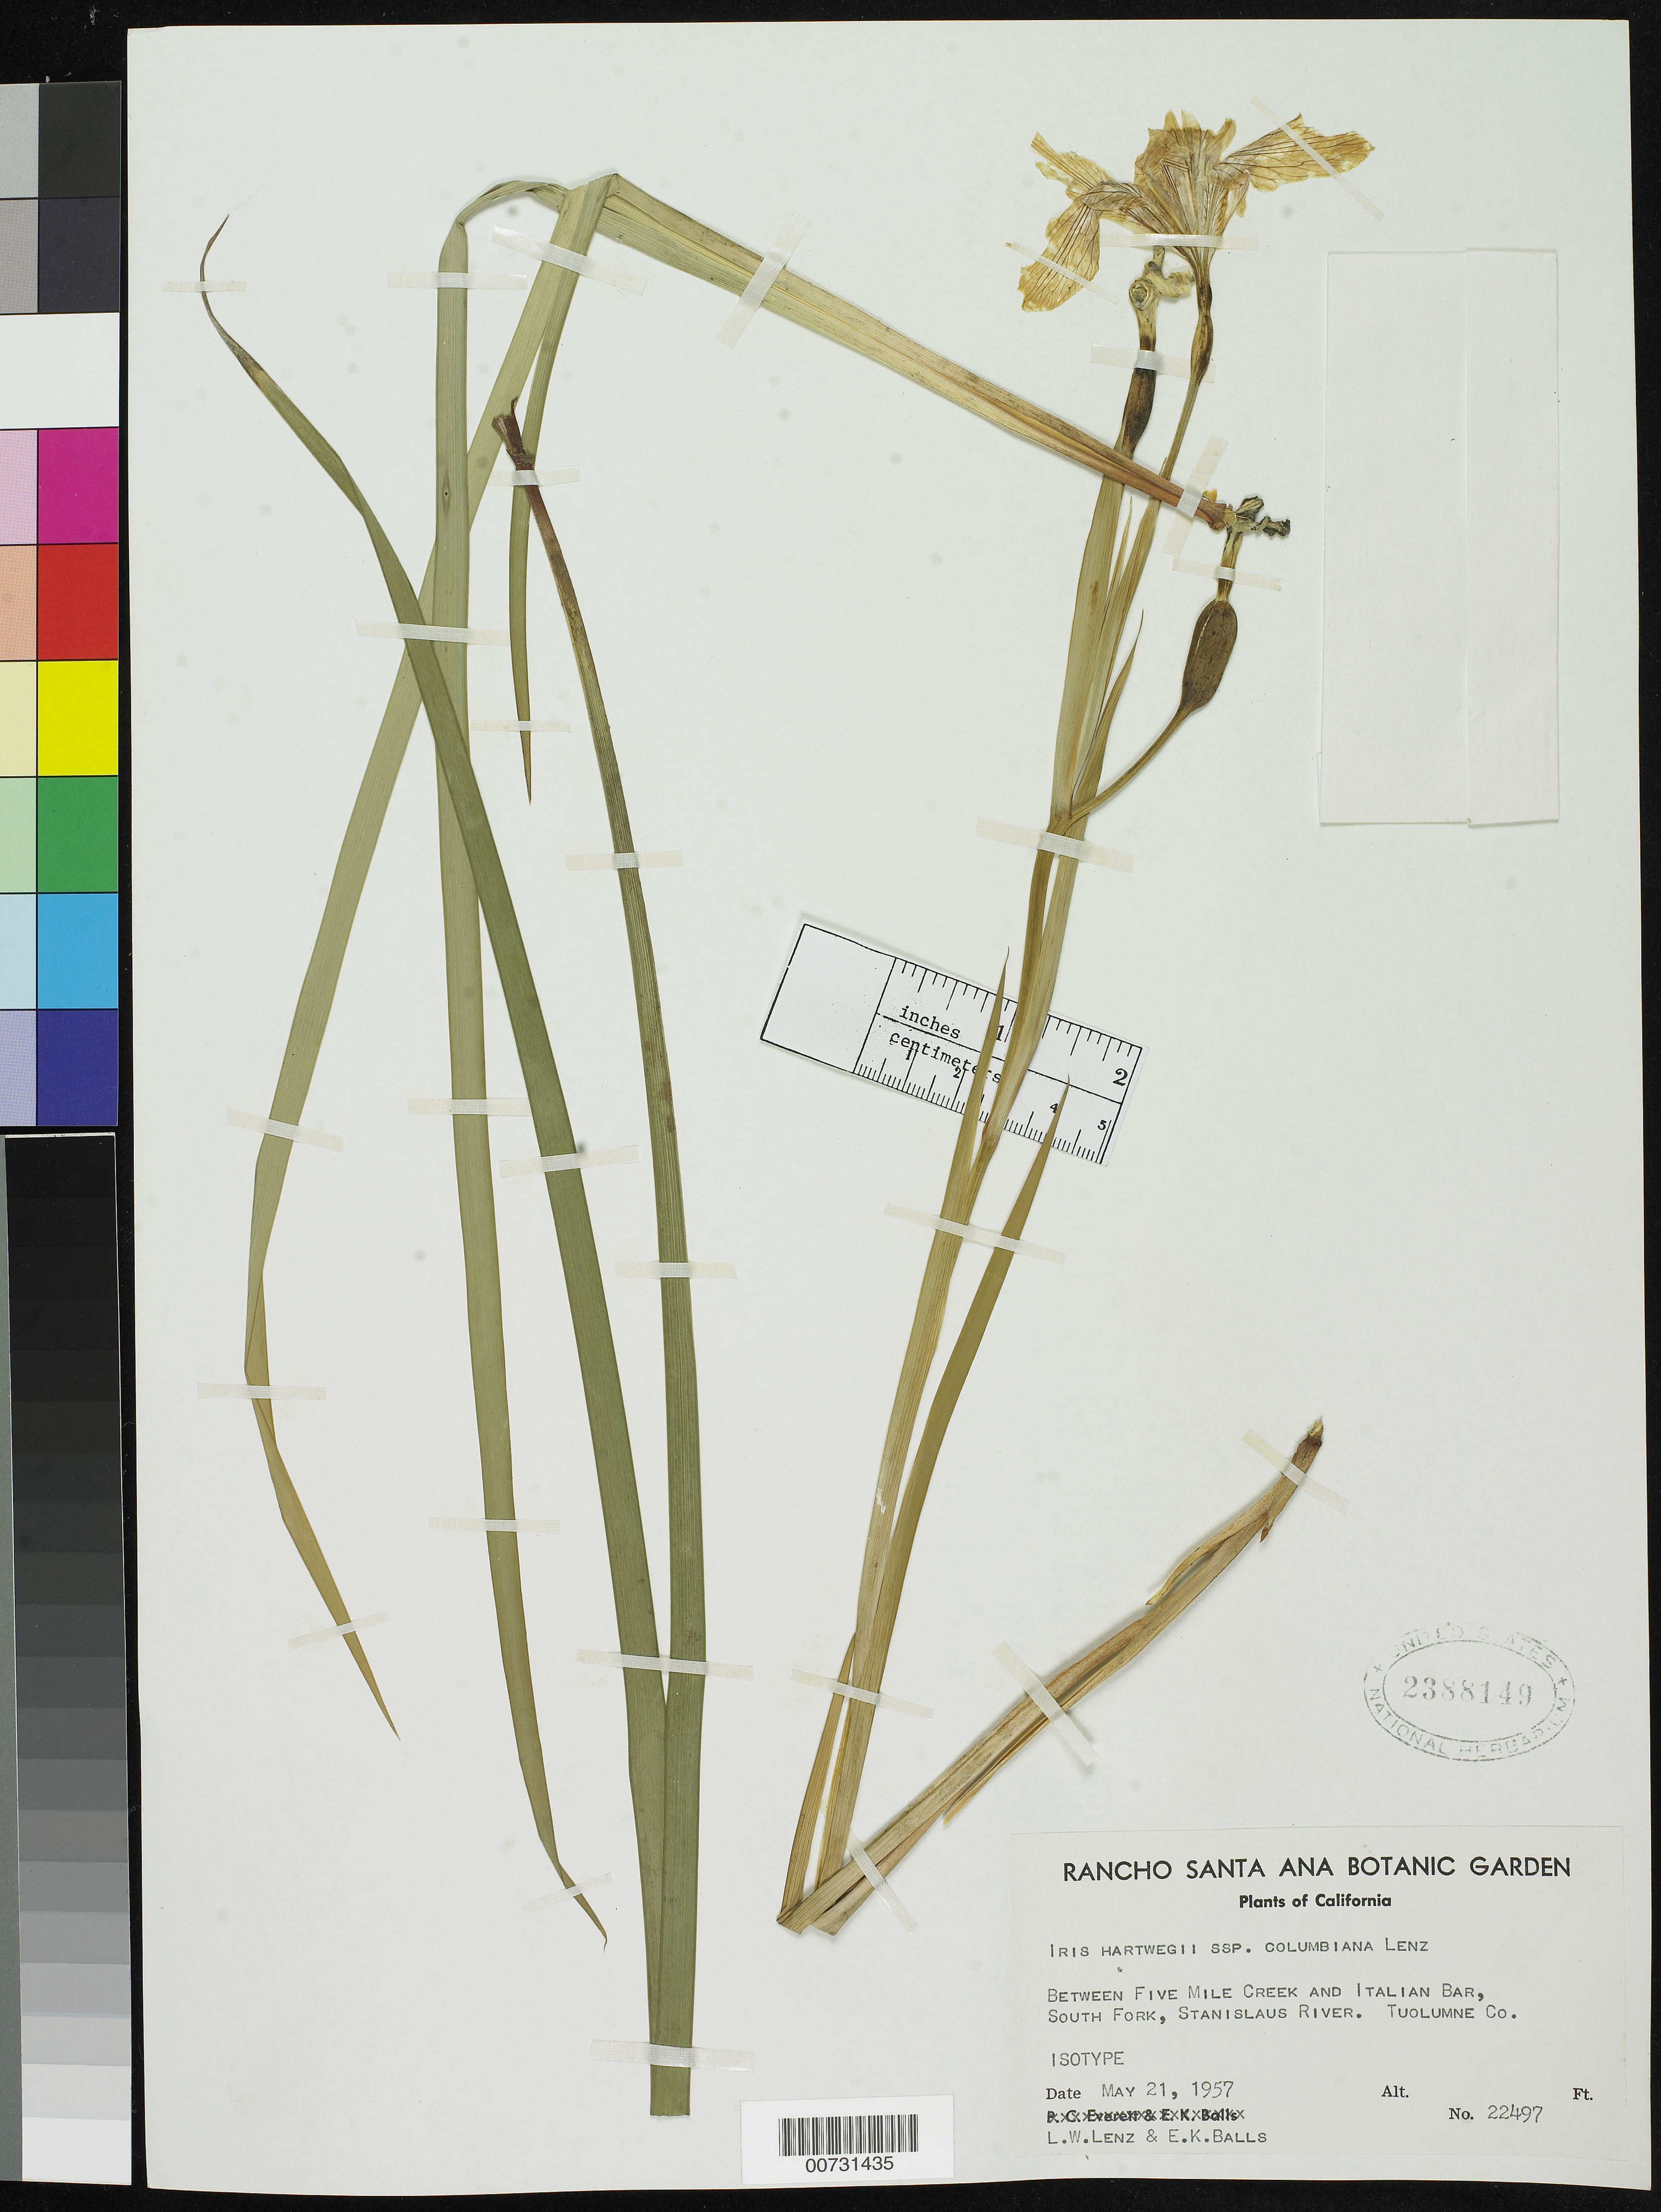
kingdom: Plantae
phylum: Tracheophyta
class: Liliopsida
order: Asparagales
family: Iridaceae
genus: Iris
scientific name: Iris hartwegii subsp. columbiana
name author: L.W. Lenz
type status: Isotype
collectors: L. Lenz & E. K. Balls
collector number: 22497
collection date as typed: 21 May 1957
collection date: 1957-05-21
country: United States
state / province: California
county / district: Tuolumne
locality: Between Five Mile Creek and Italian Bar, South Fork, Stanislaus River. Tuolumne Co.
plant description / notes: Holotype at RSA.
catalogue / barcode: US 2388149